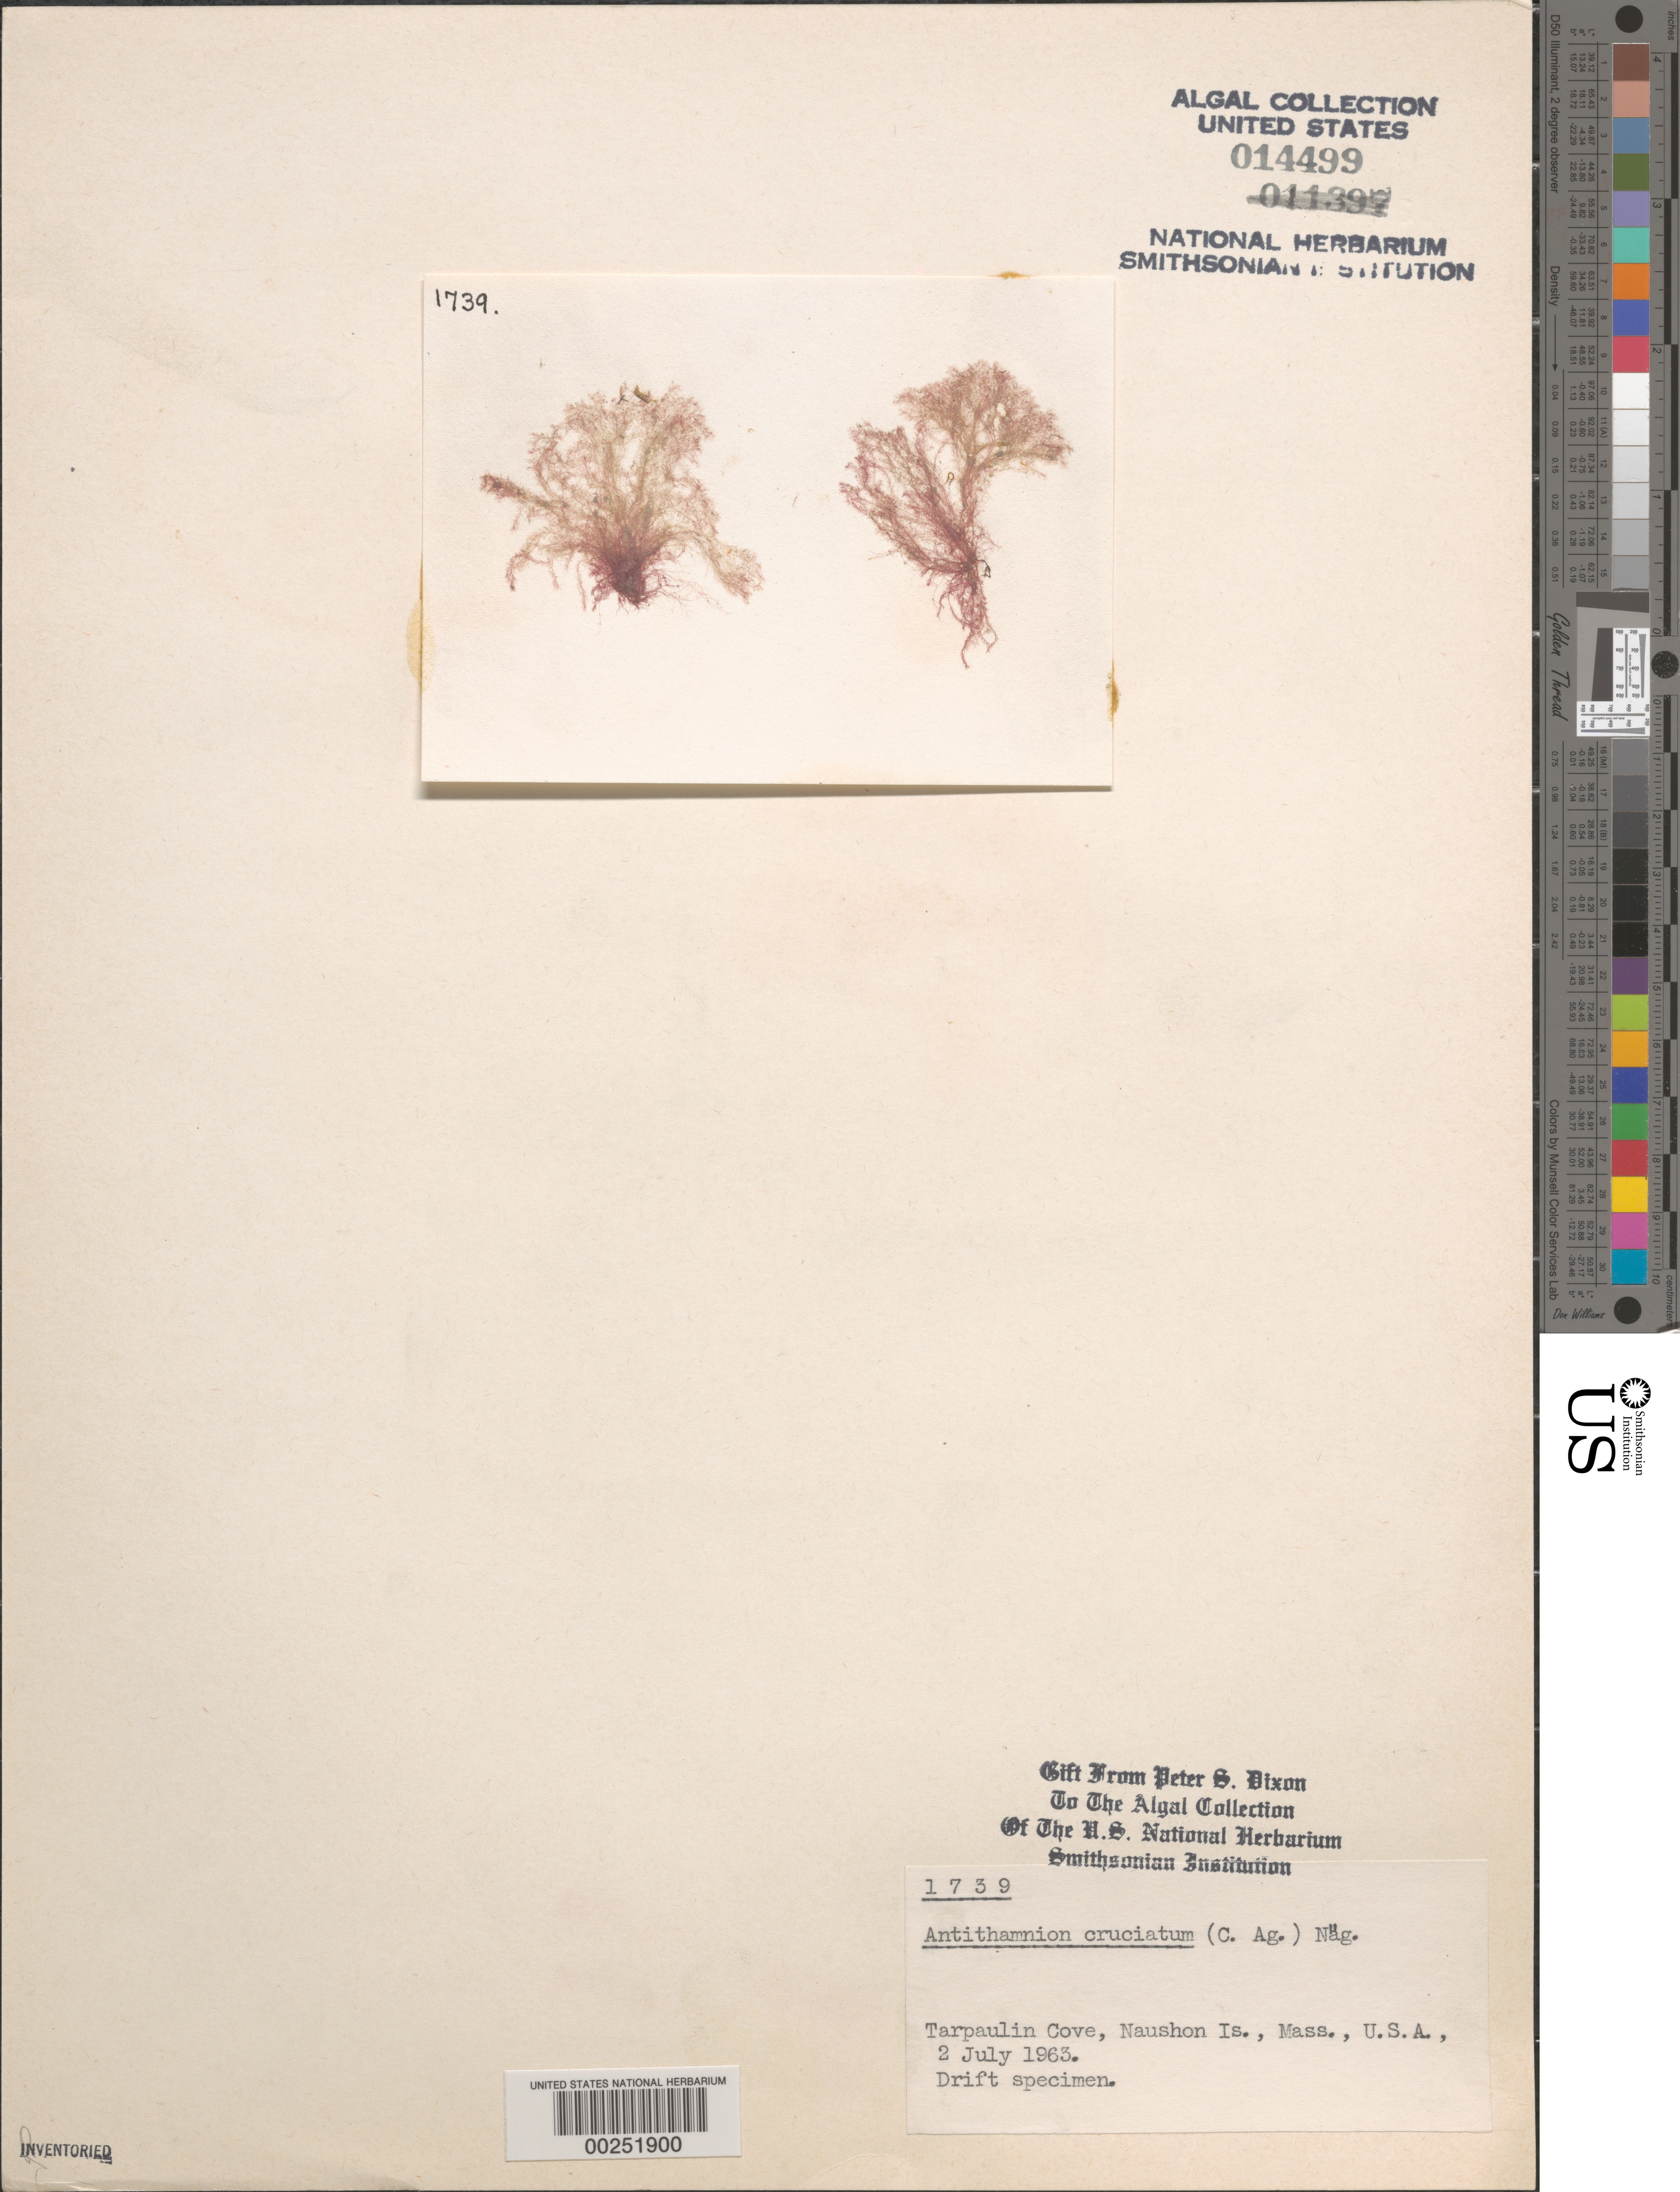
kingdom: Plantae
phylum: Rhodophyta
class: Florideophyceae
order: Ceramiales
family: Ceramiaceae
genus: Antithamnion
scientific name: Antithamnion cruciatum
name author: (C. Agardh) Näg.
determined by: Dixon, P. S.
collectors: P. S. Dixon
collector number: PSD 1739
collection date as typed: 02 Jul 1963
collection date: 1963-07-02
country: United States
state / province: Massachusetts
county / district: Dukes County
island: Naushon Island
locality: Tarpaulin Cove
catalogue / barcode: US 14499